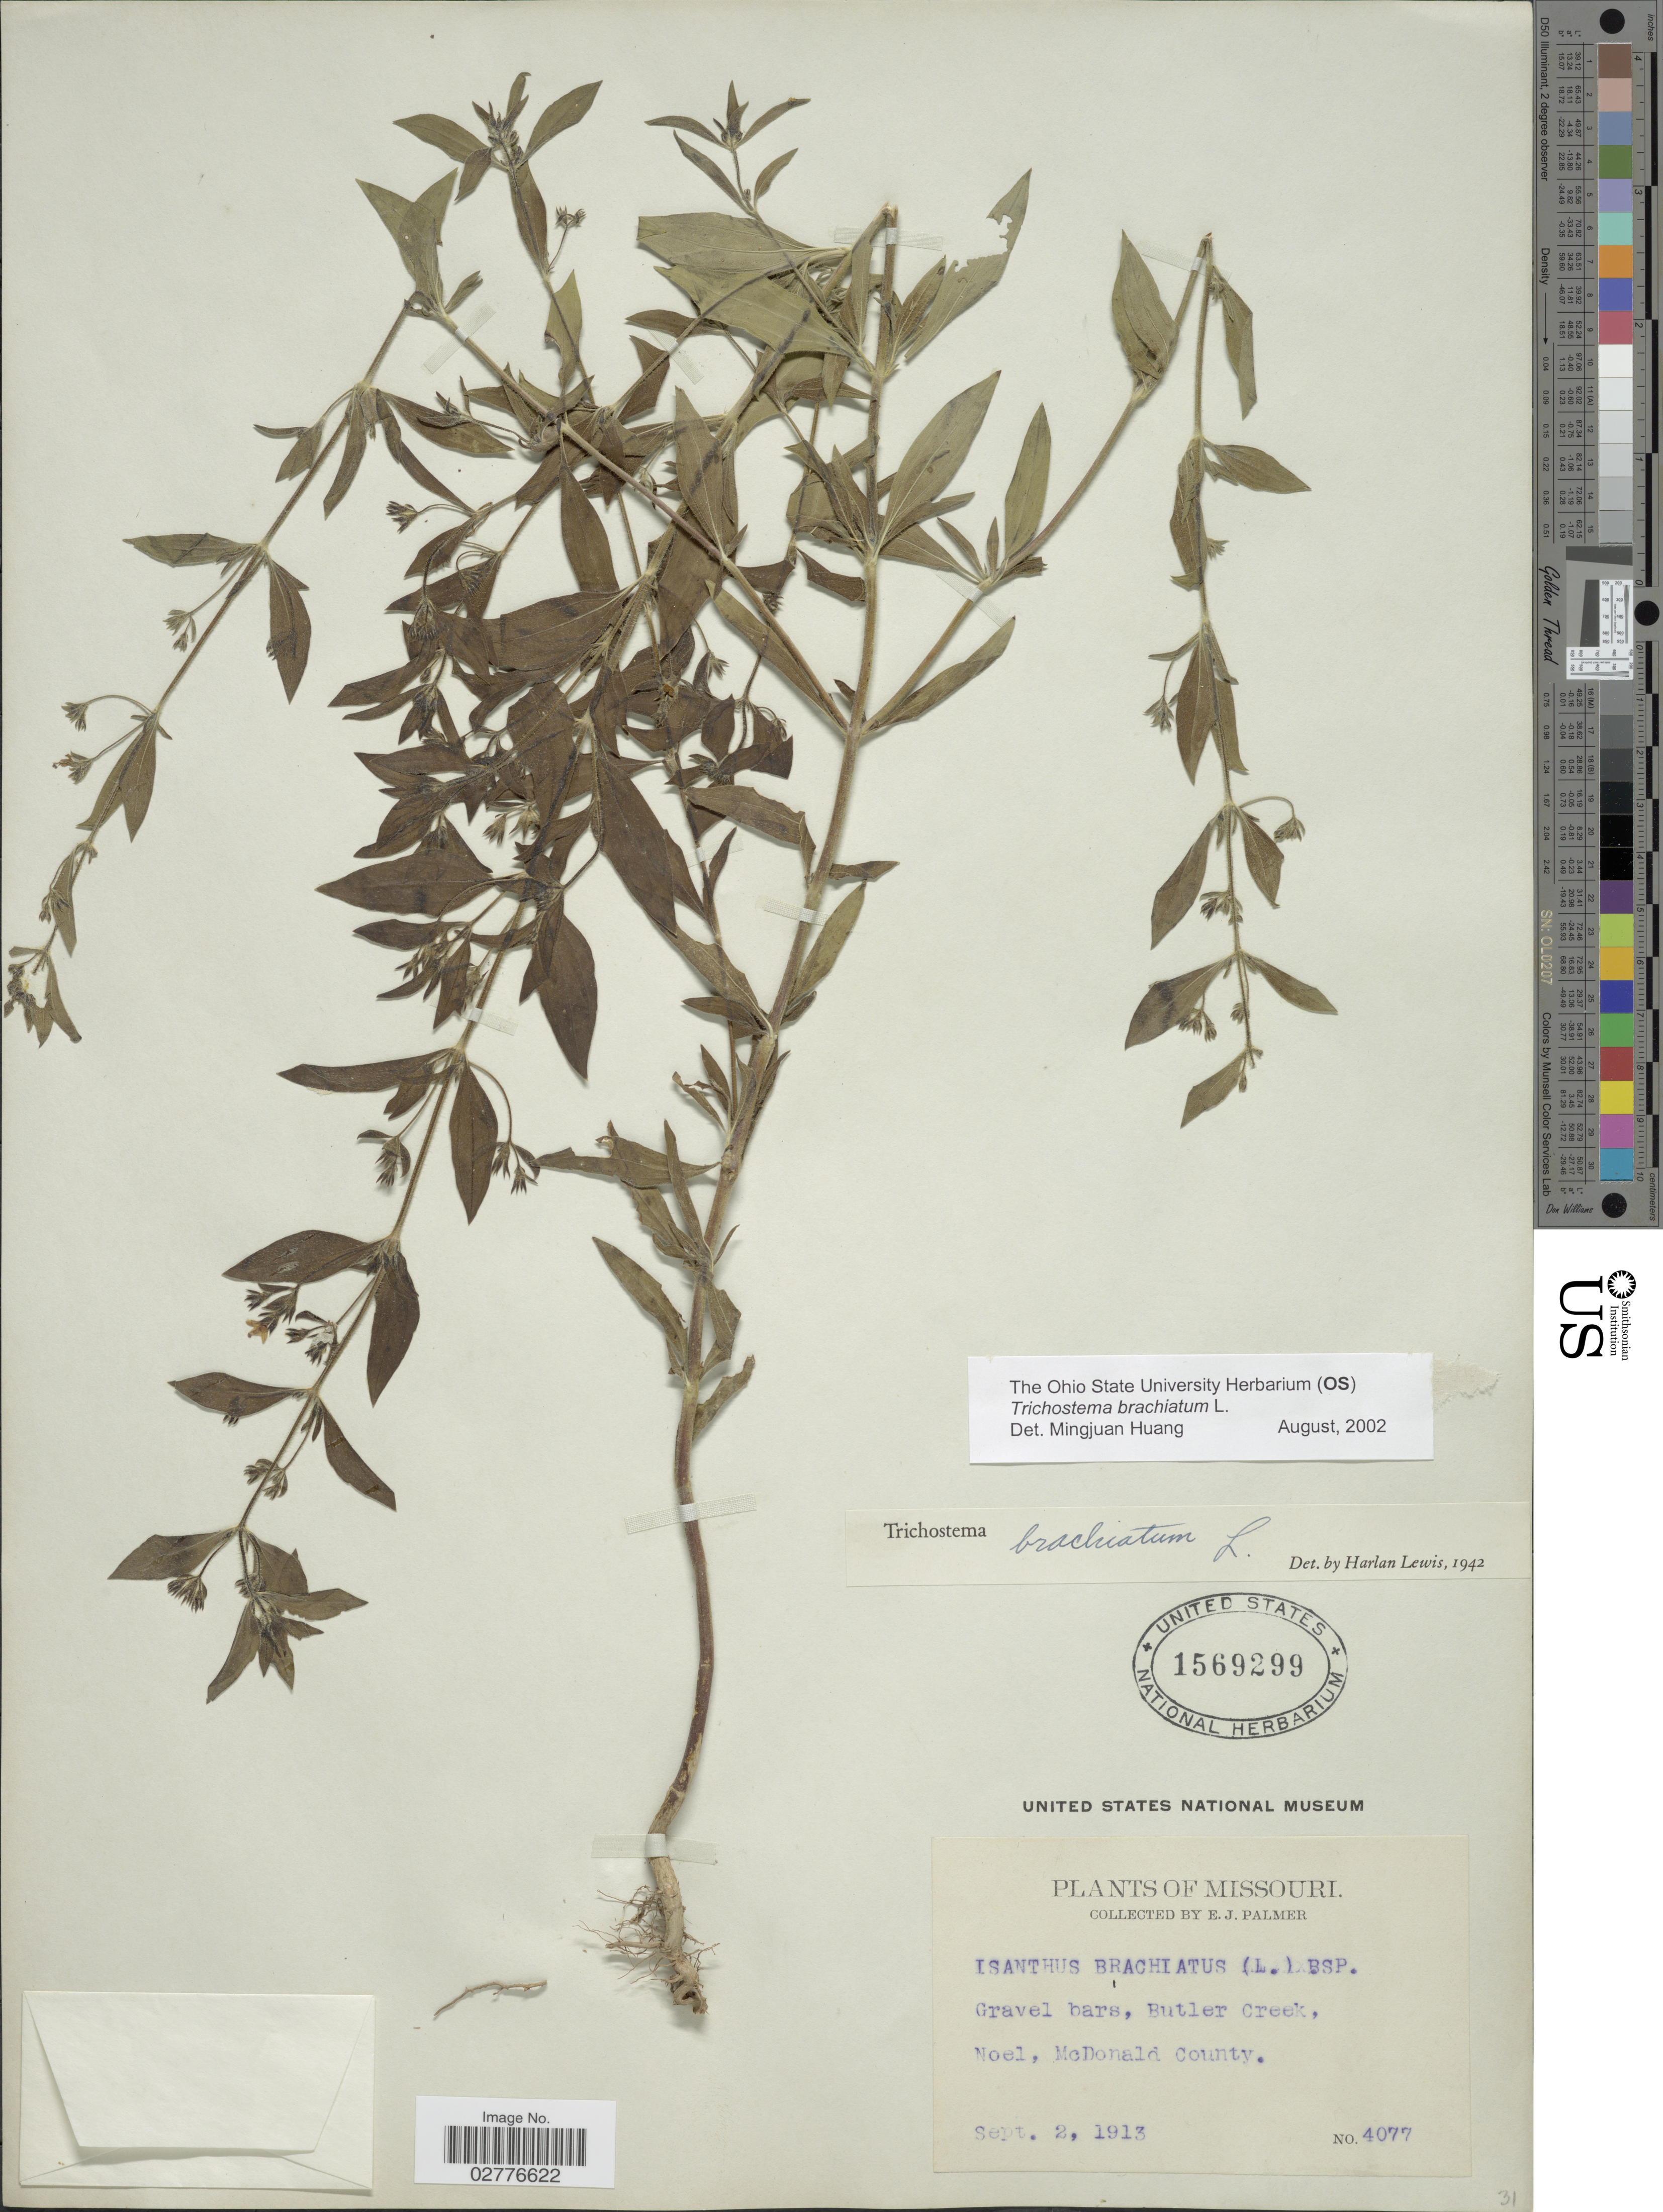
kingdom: Plantae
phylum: Tracheophyta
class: Magnoliopsida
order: Lamiales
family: Lamiaceae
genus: Trichostema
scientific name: Trichostema brachiatum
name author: L.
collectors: E. J. Palmer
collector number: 4077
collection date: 1913-09-02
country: United States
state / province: Missouri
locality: Gravel bars, Butler Creek, Noel, McDonald County.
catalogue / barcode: US 1569299